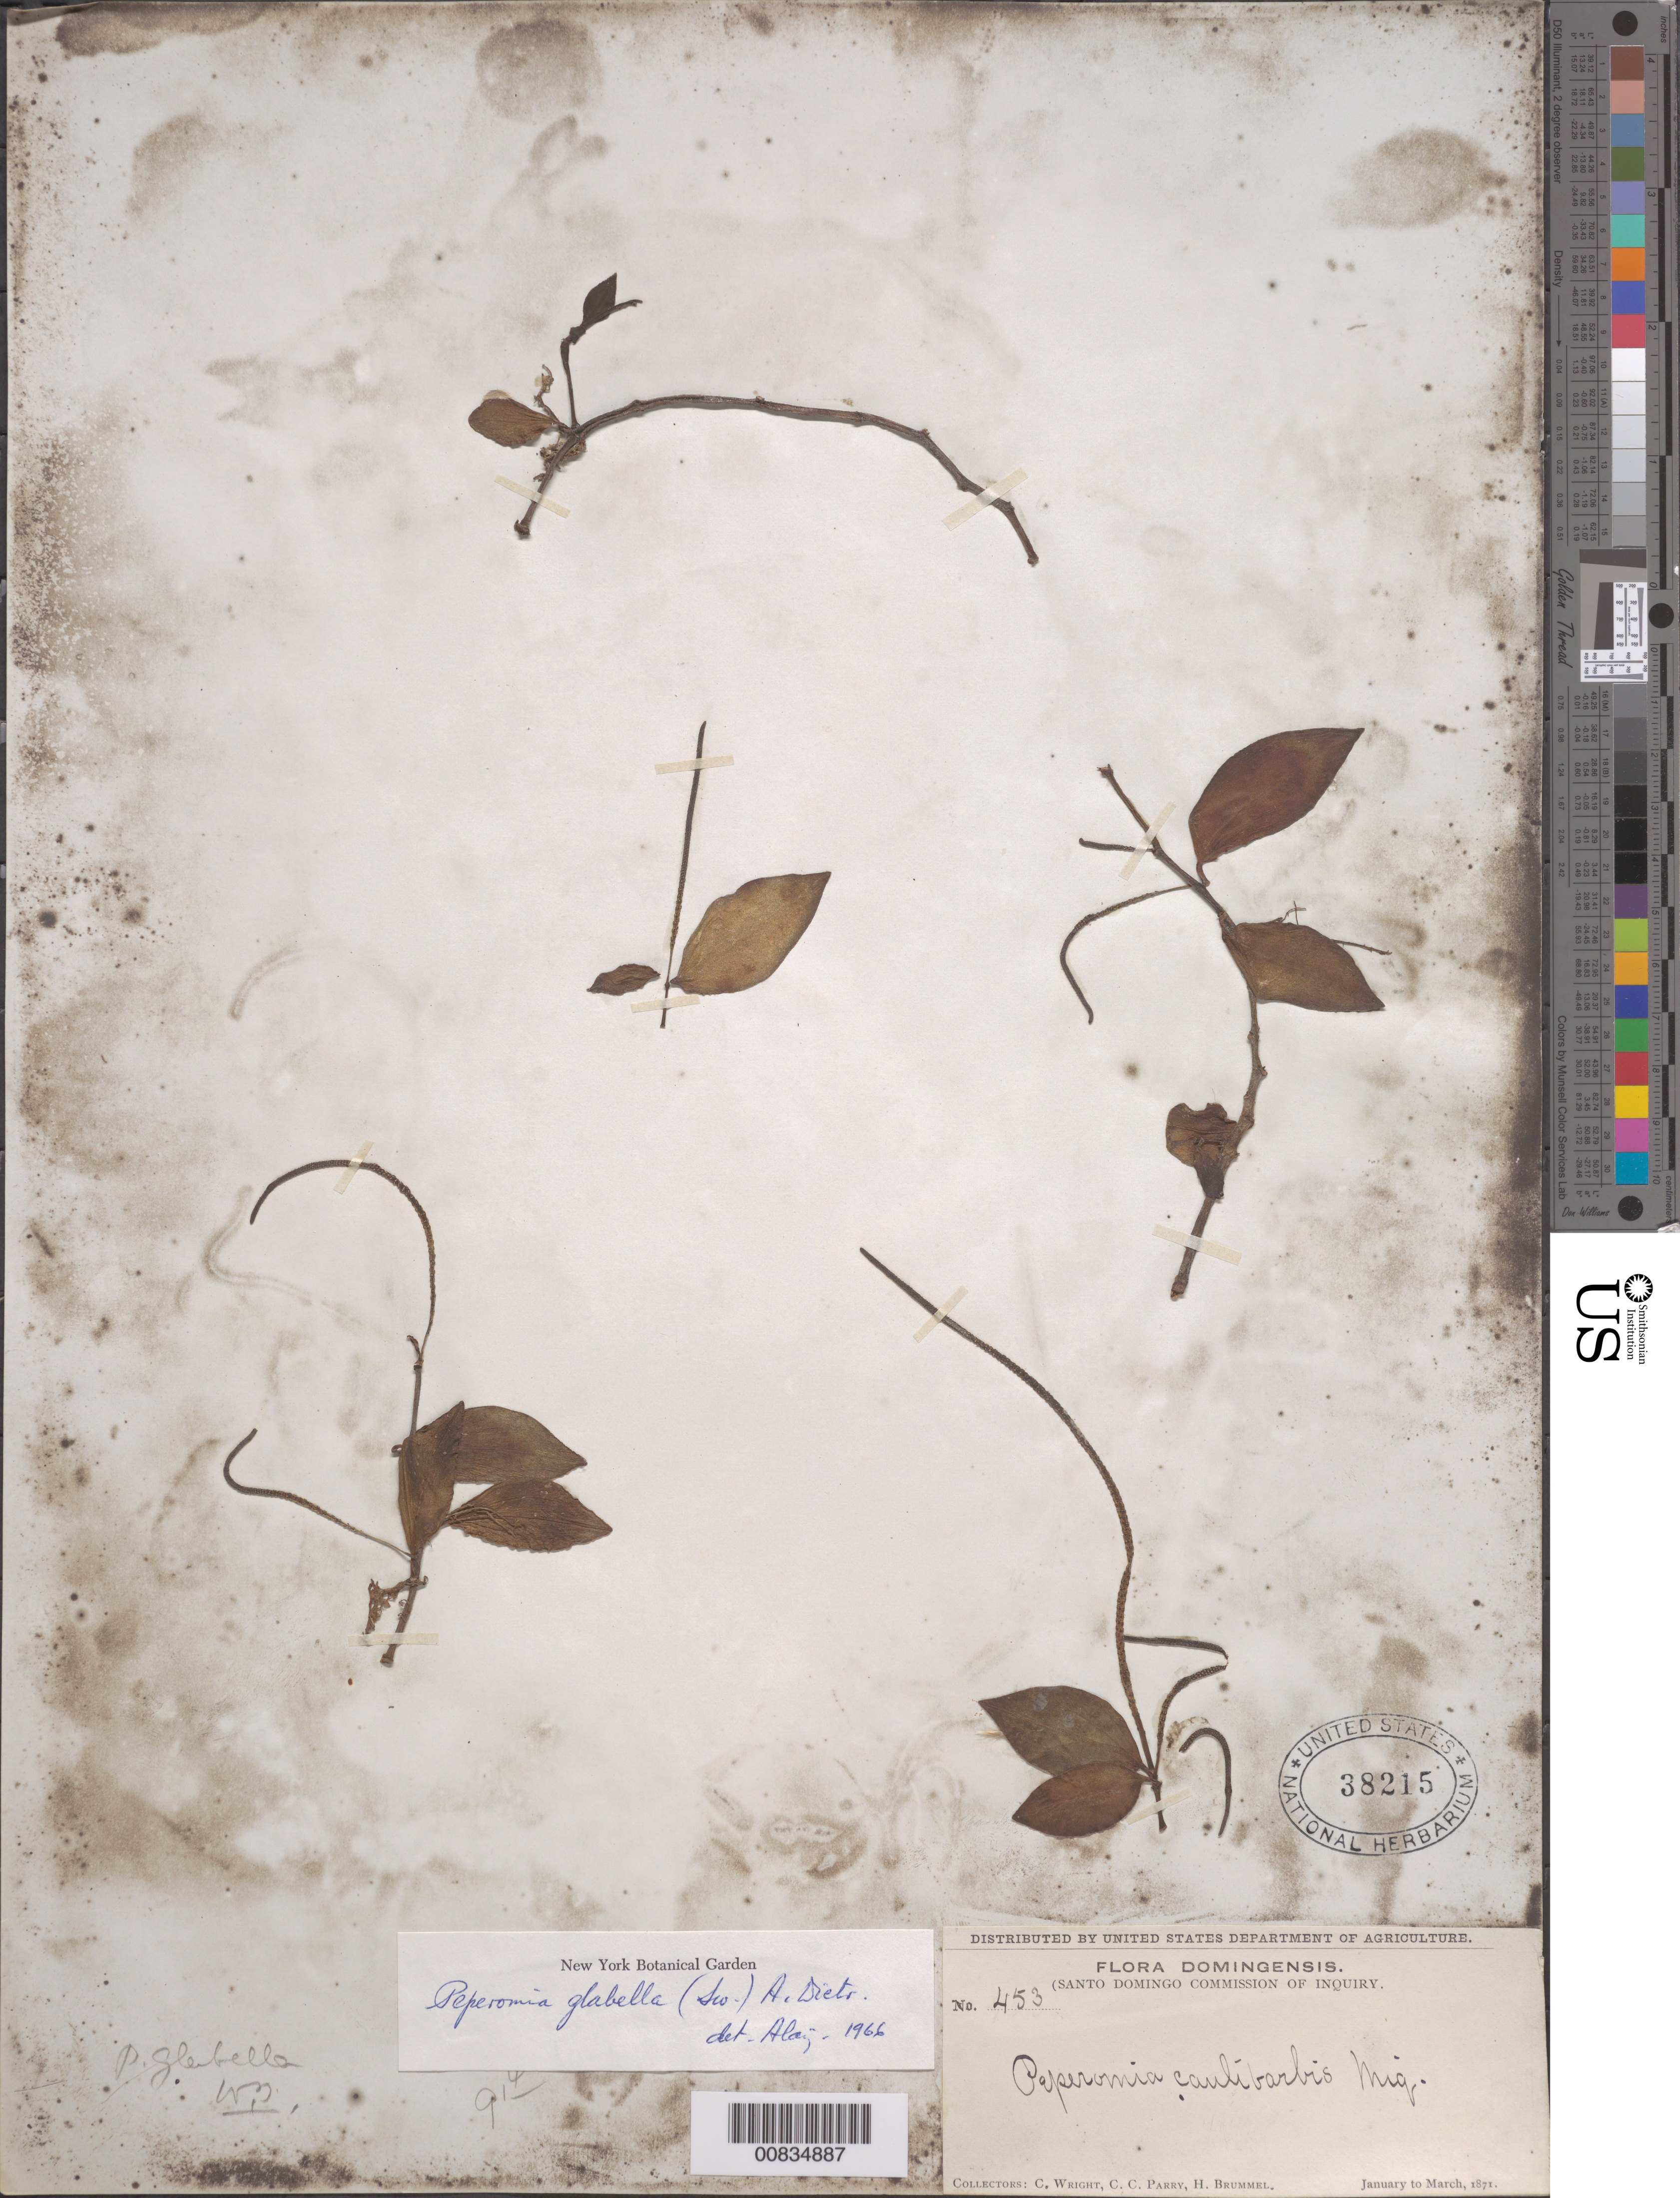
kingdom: Plantae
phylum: Tracheophyta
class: Magnoliopsida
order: Piperales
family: Piperaceae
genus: Peperomia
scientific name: Peperomia glabella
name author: (Sw.) A. Dietr.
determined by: Liogier, Alain H.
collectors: C. Wright, C. C. Parry & H. Brummel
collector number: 453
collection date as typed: Jan 1871 to -- Mar 1871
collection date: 1871-01/1871-03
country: Dominican Republic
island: Hispaniola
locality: Dominican Republic.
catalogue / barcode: US 38215